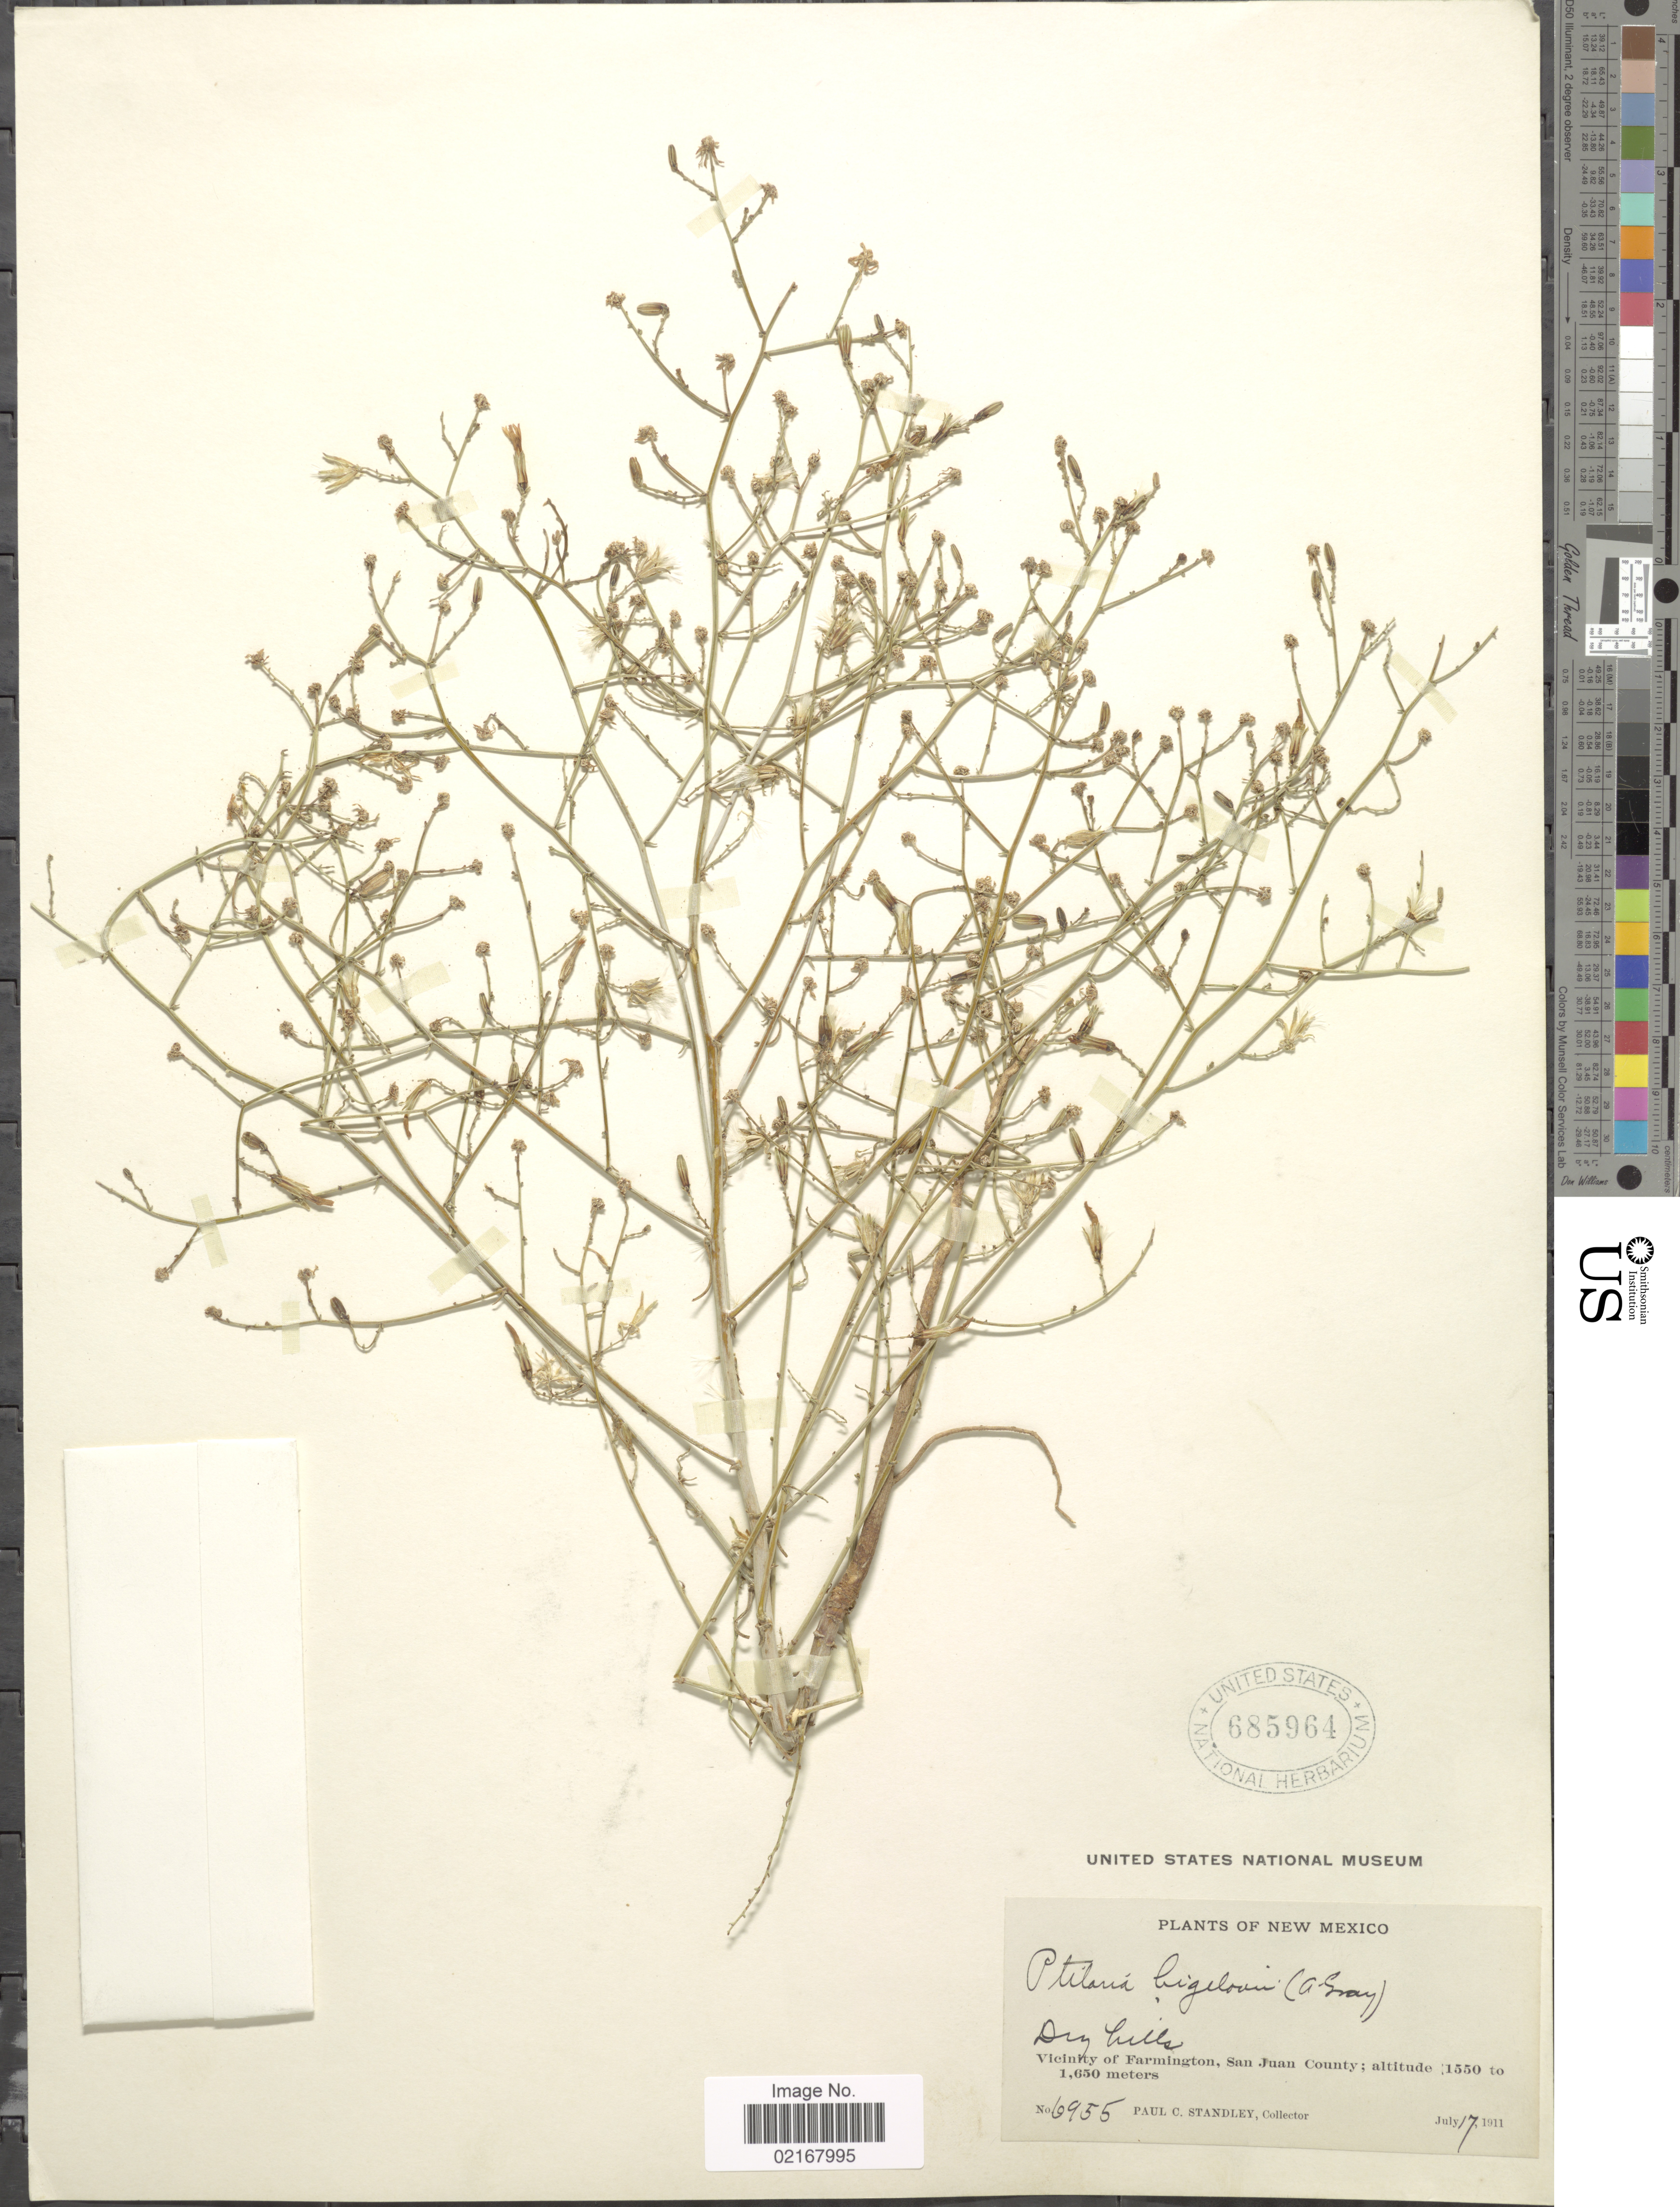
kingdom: Plantae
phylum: Tracheophyta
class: Magnoliopsida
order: Asterales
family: Asteraceae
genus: Stephanomeria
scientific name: Stephanomeria exigua subsp. exigua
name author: Nutt.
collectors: P. C. Standley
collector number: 6955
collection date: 1911-07-17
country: United States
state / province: New Mexico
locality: Dry hills. Vicinity of Farmington, San Juan County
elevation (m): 1550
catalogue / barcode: US 685964